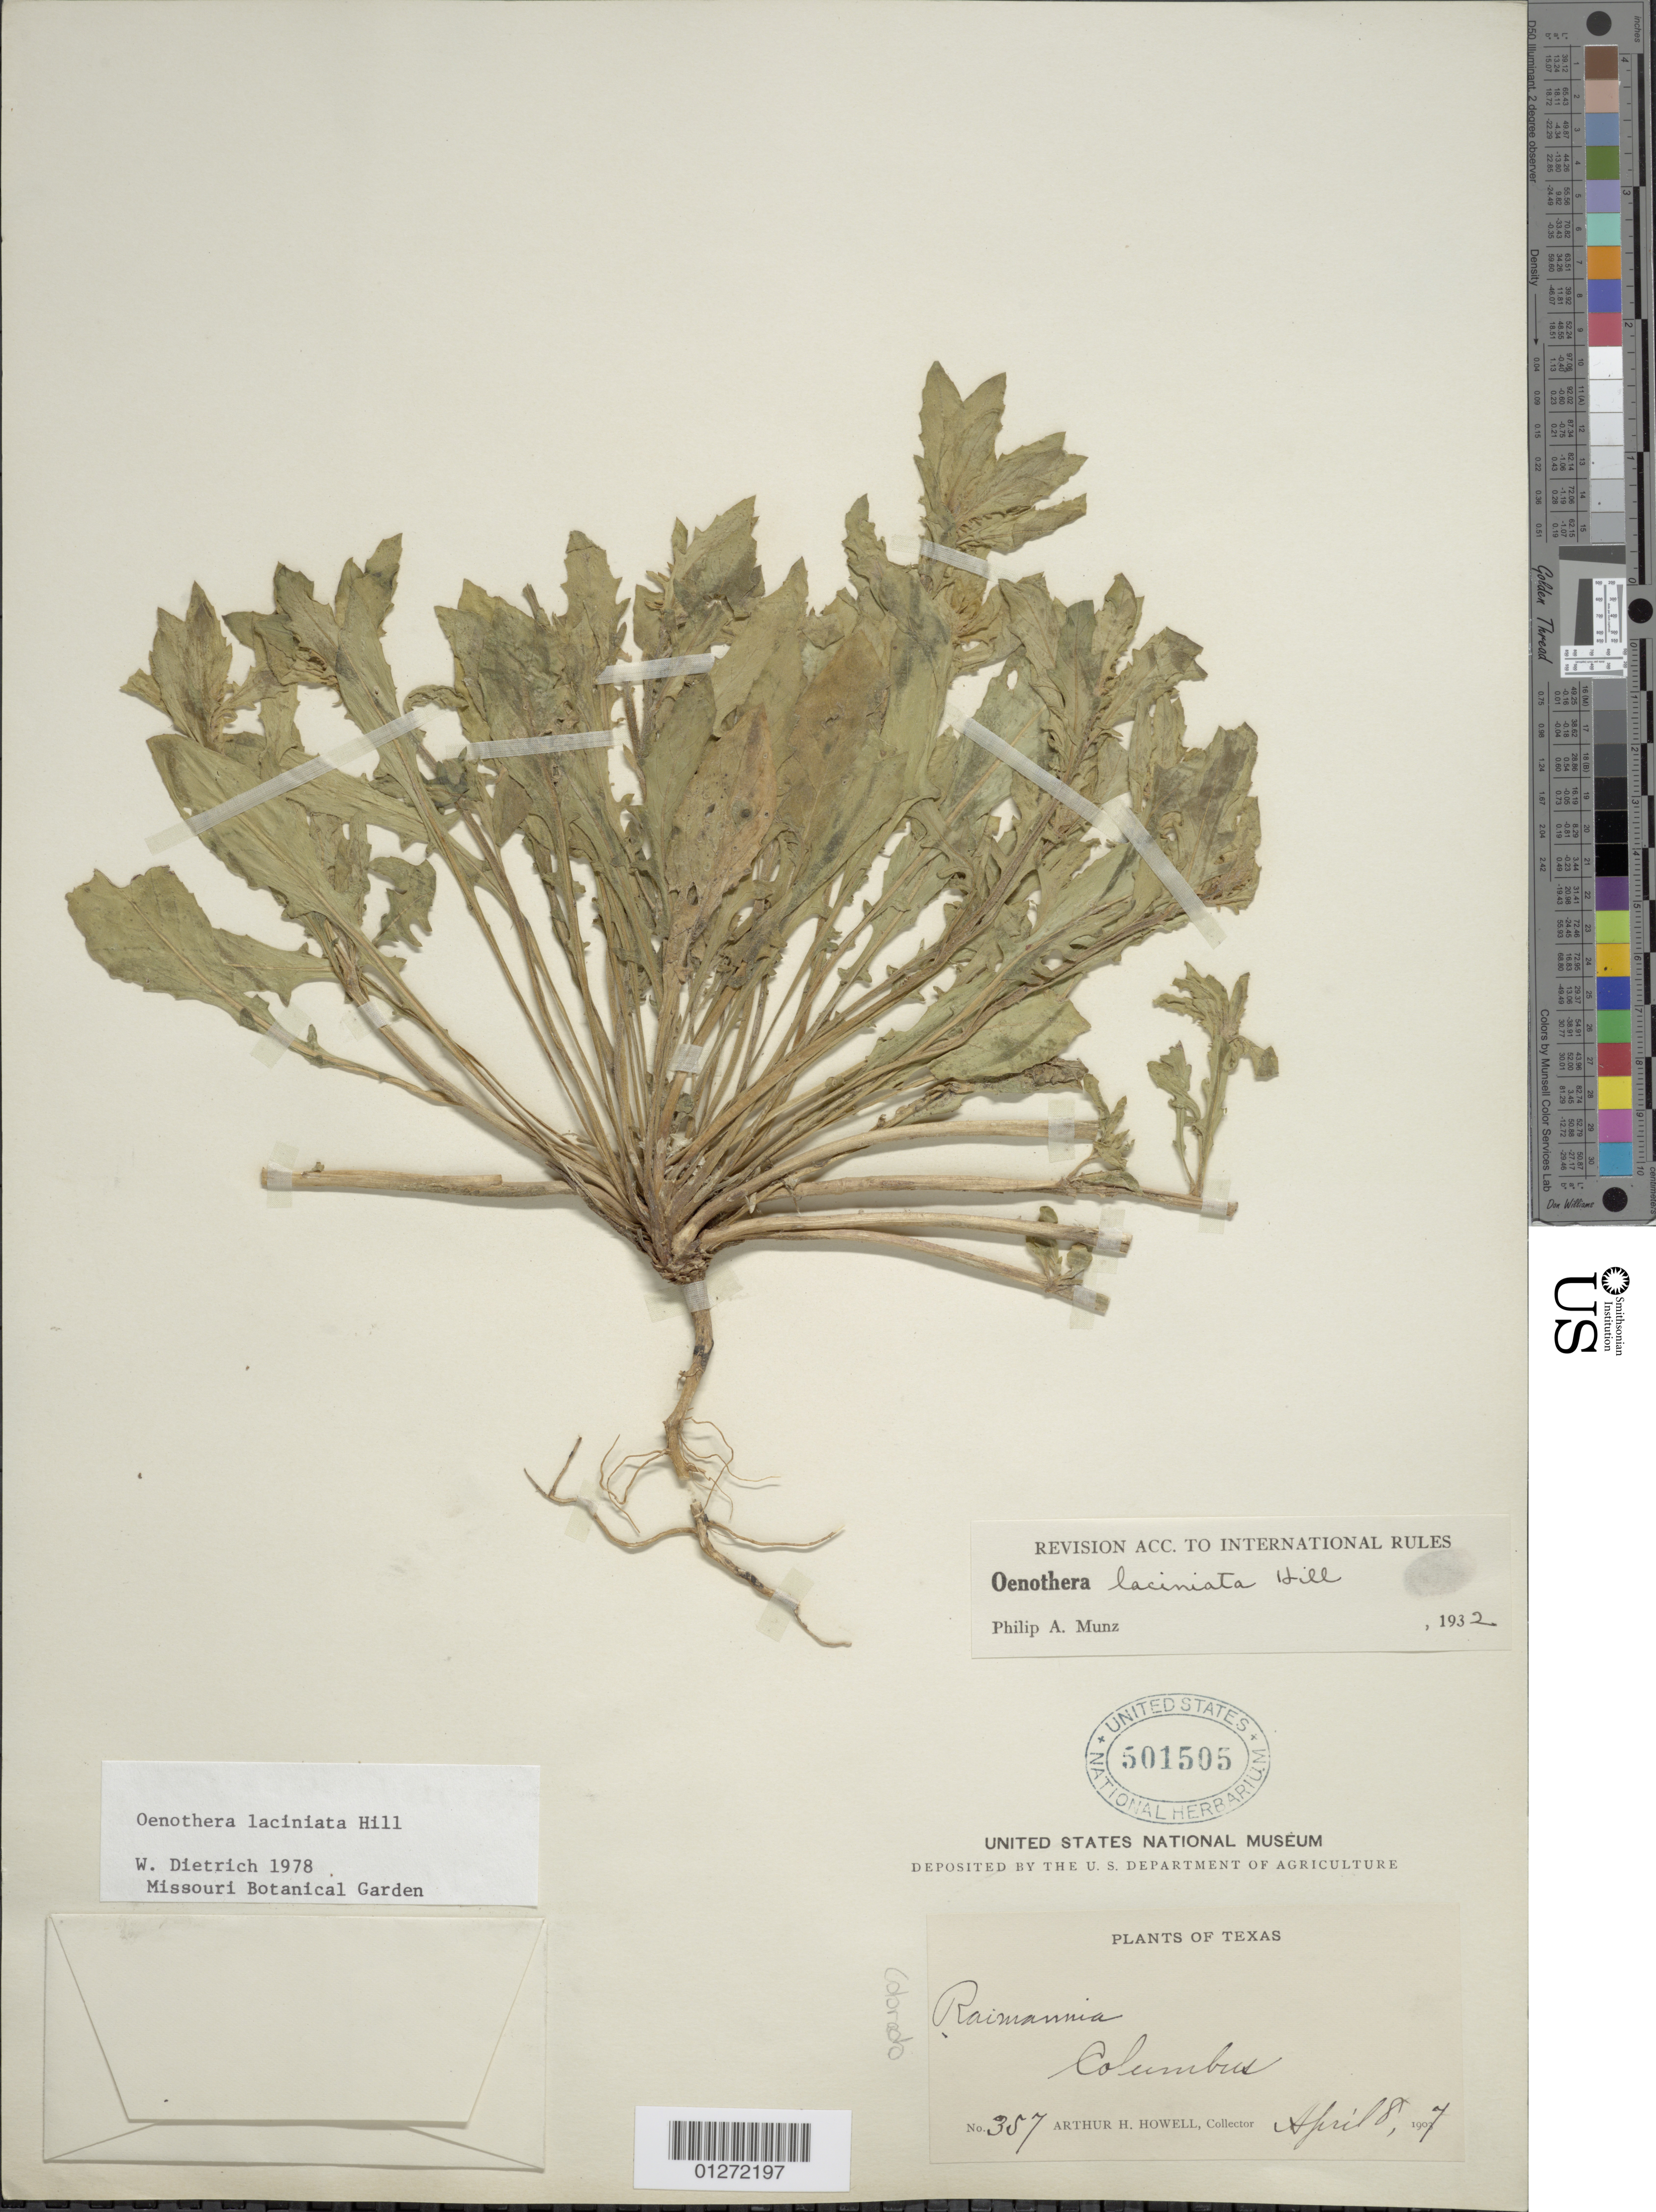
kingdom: Plantae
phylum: Tracheophyta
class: Magnoliopsida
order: Myrtales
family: Onagraceae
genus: Oenothera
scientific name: Oenothera laciniata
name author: Hill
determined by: Dietrich, W.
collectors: A. H. Howell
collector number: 357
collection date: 1907-04-08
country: United States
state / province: Texas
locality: Columbus.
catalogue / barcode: US 501505